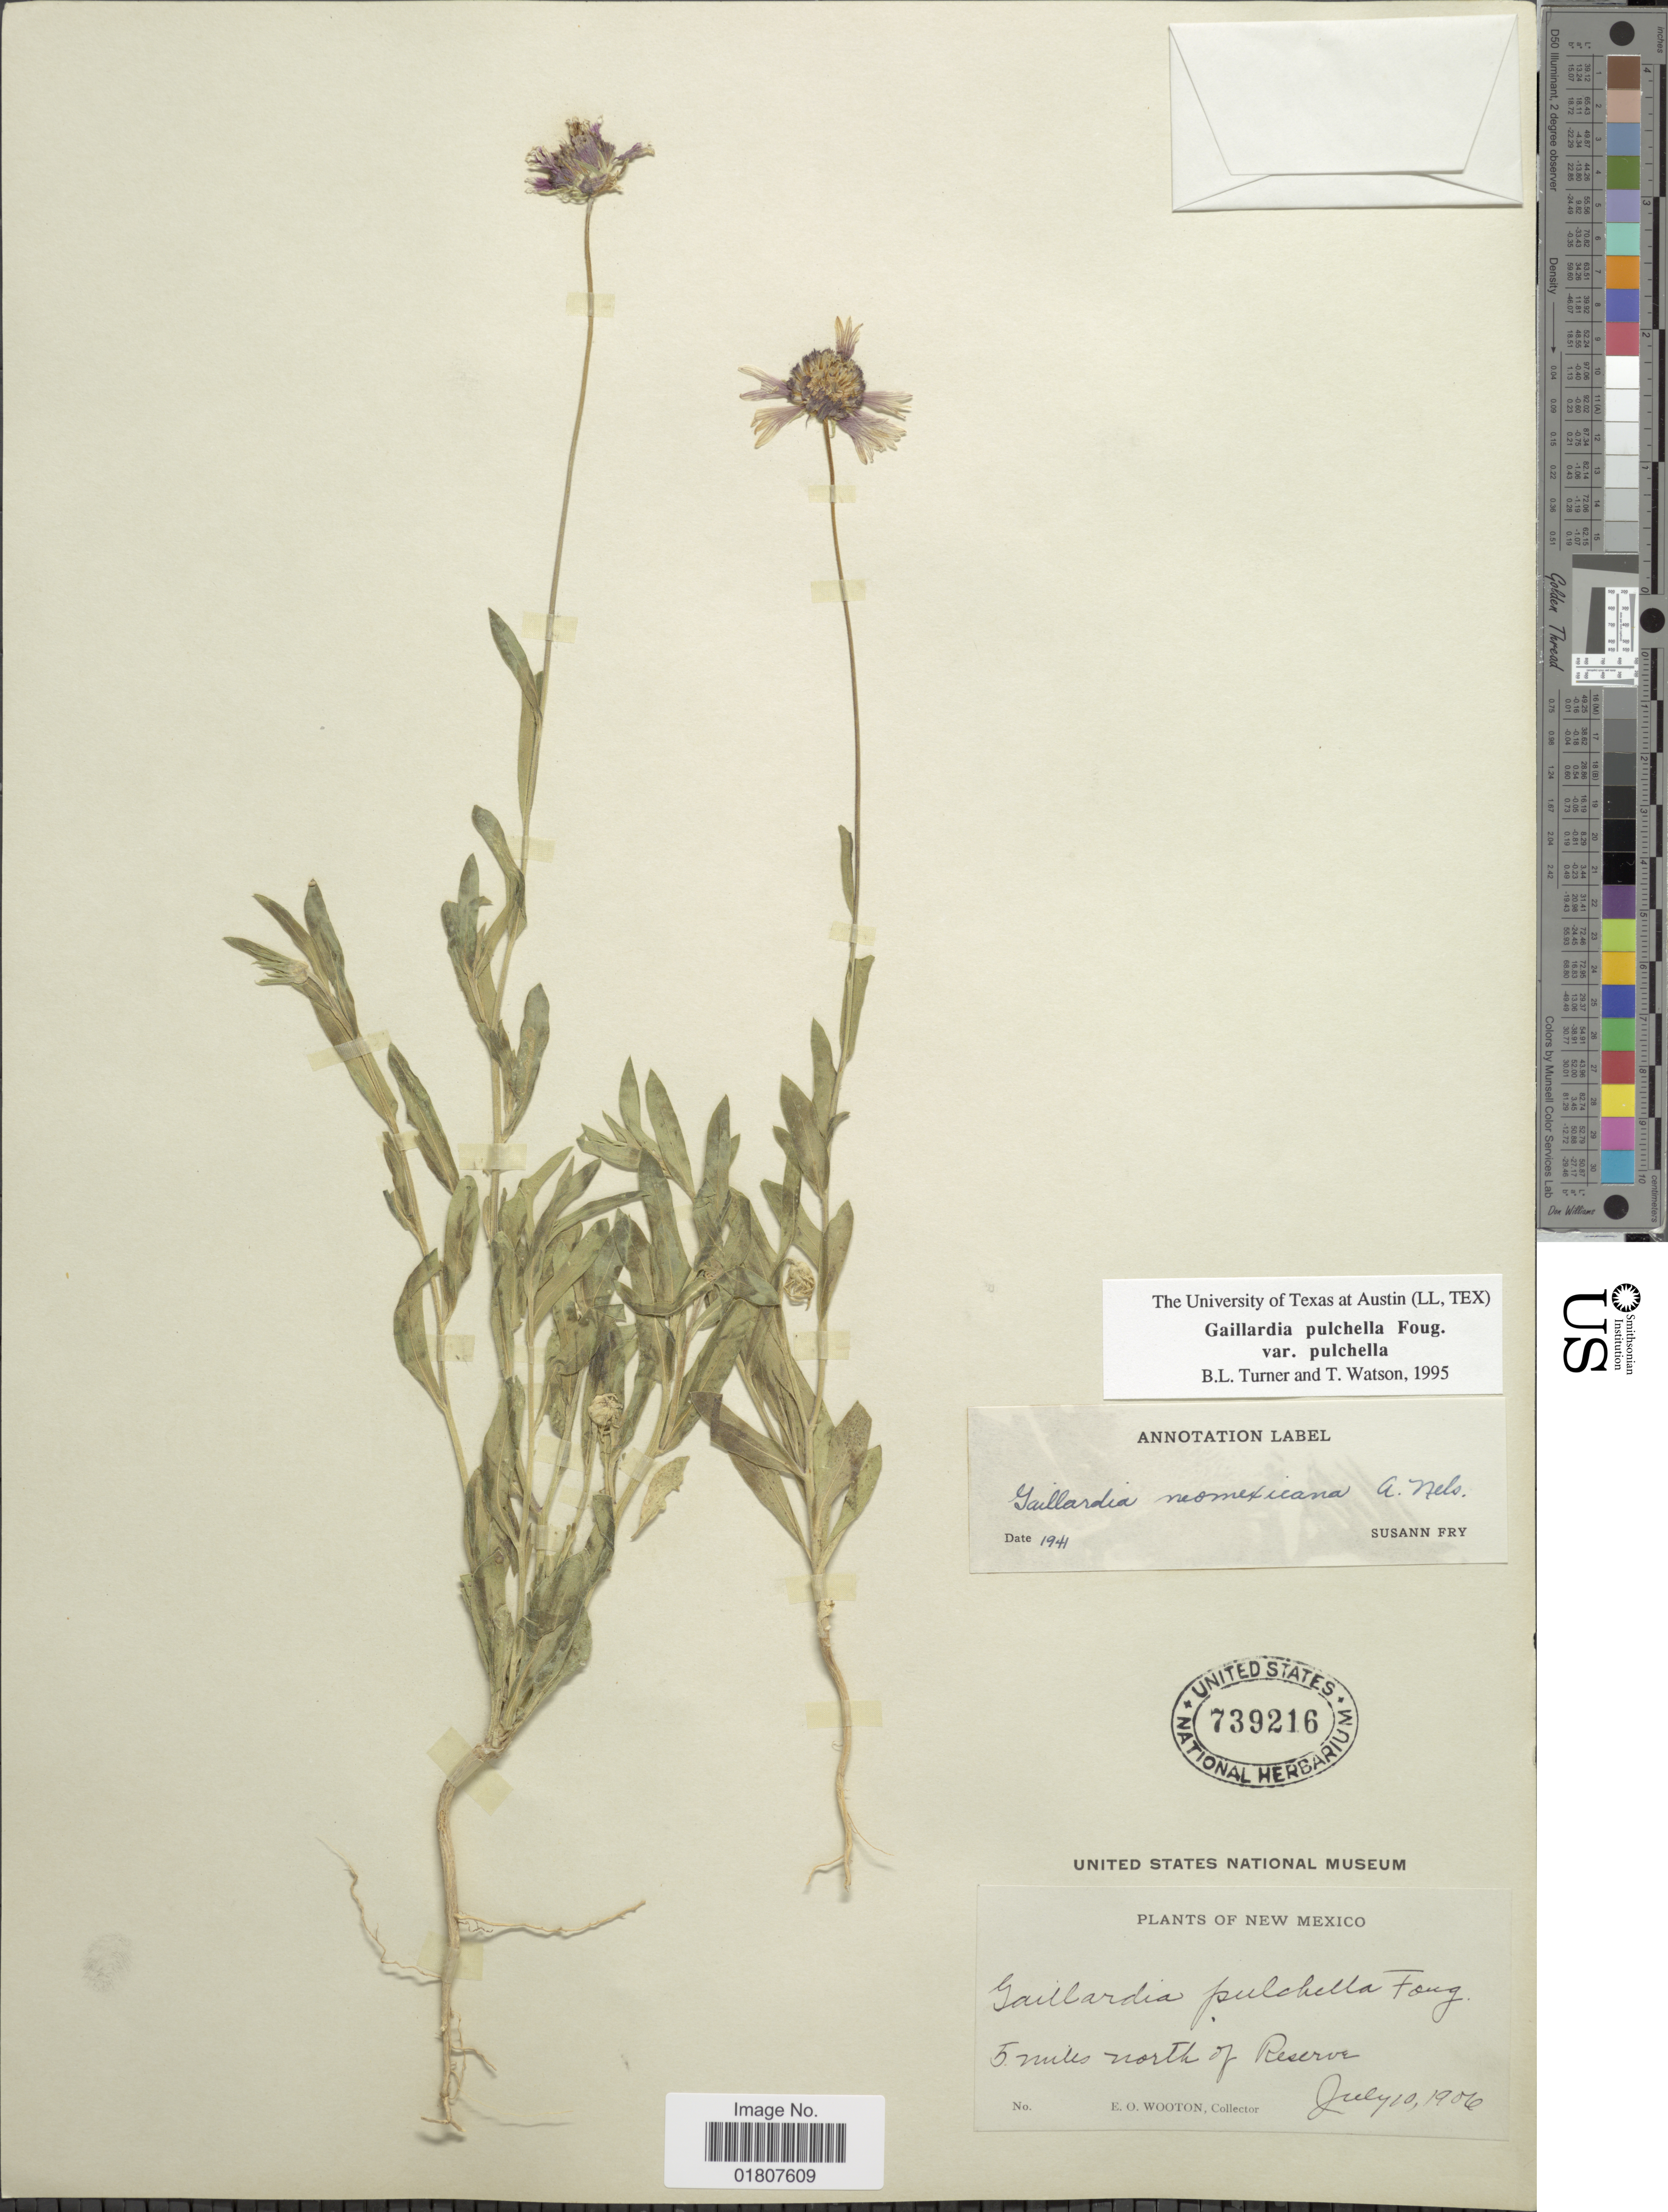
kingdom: Plantae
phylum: Tracheophyta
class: Magnoliopsida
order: Asterales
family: Asteraceae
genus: Gaillardia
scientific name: Gaillardia pulchella var. pulchella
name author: Foug.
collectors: E. O. Wooton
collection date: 1906-07-10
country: United States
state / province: New Mexico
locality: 5 miles north of Reserve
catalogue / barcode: US 739216